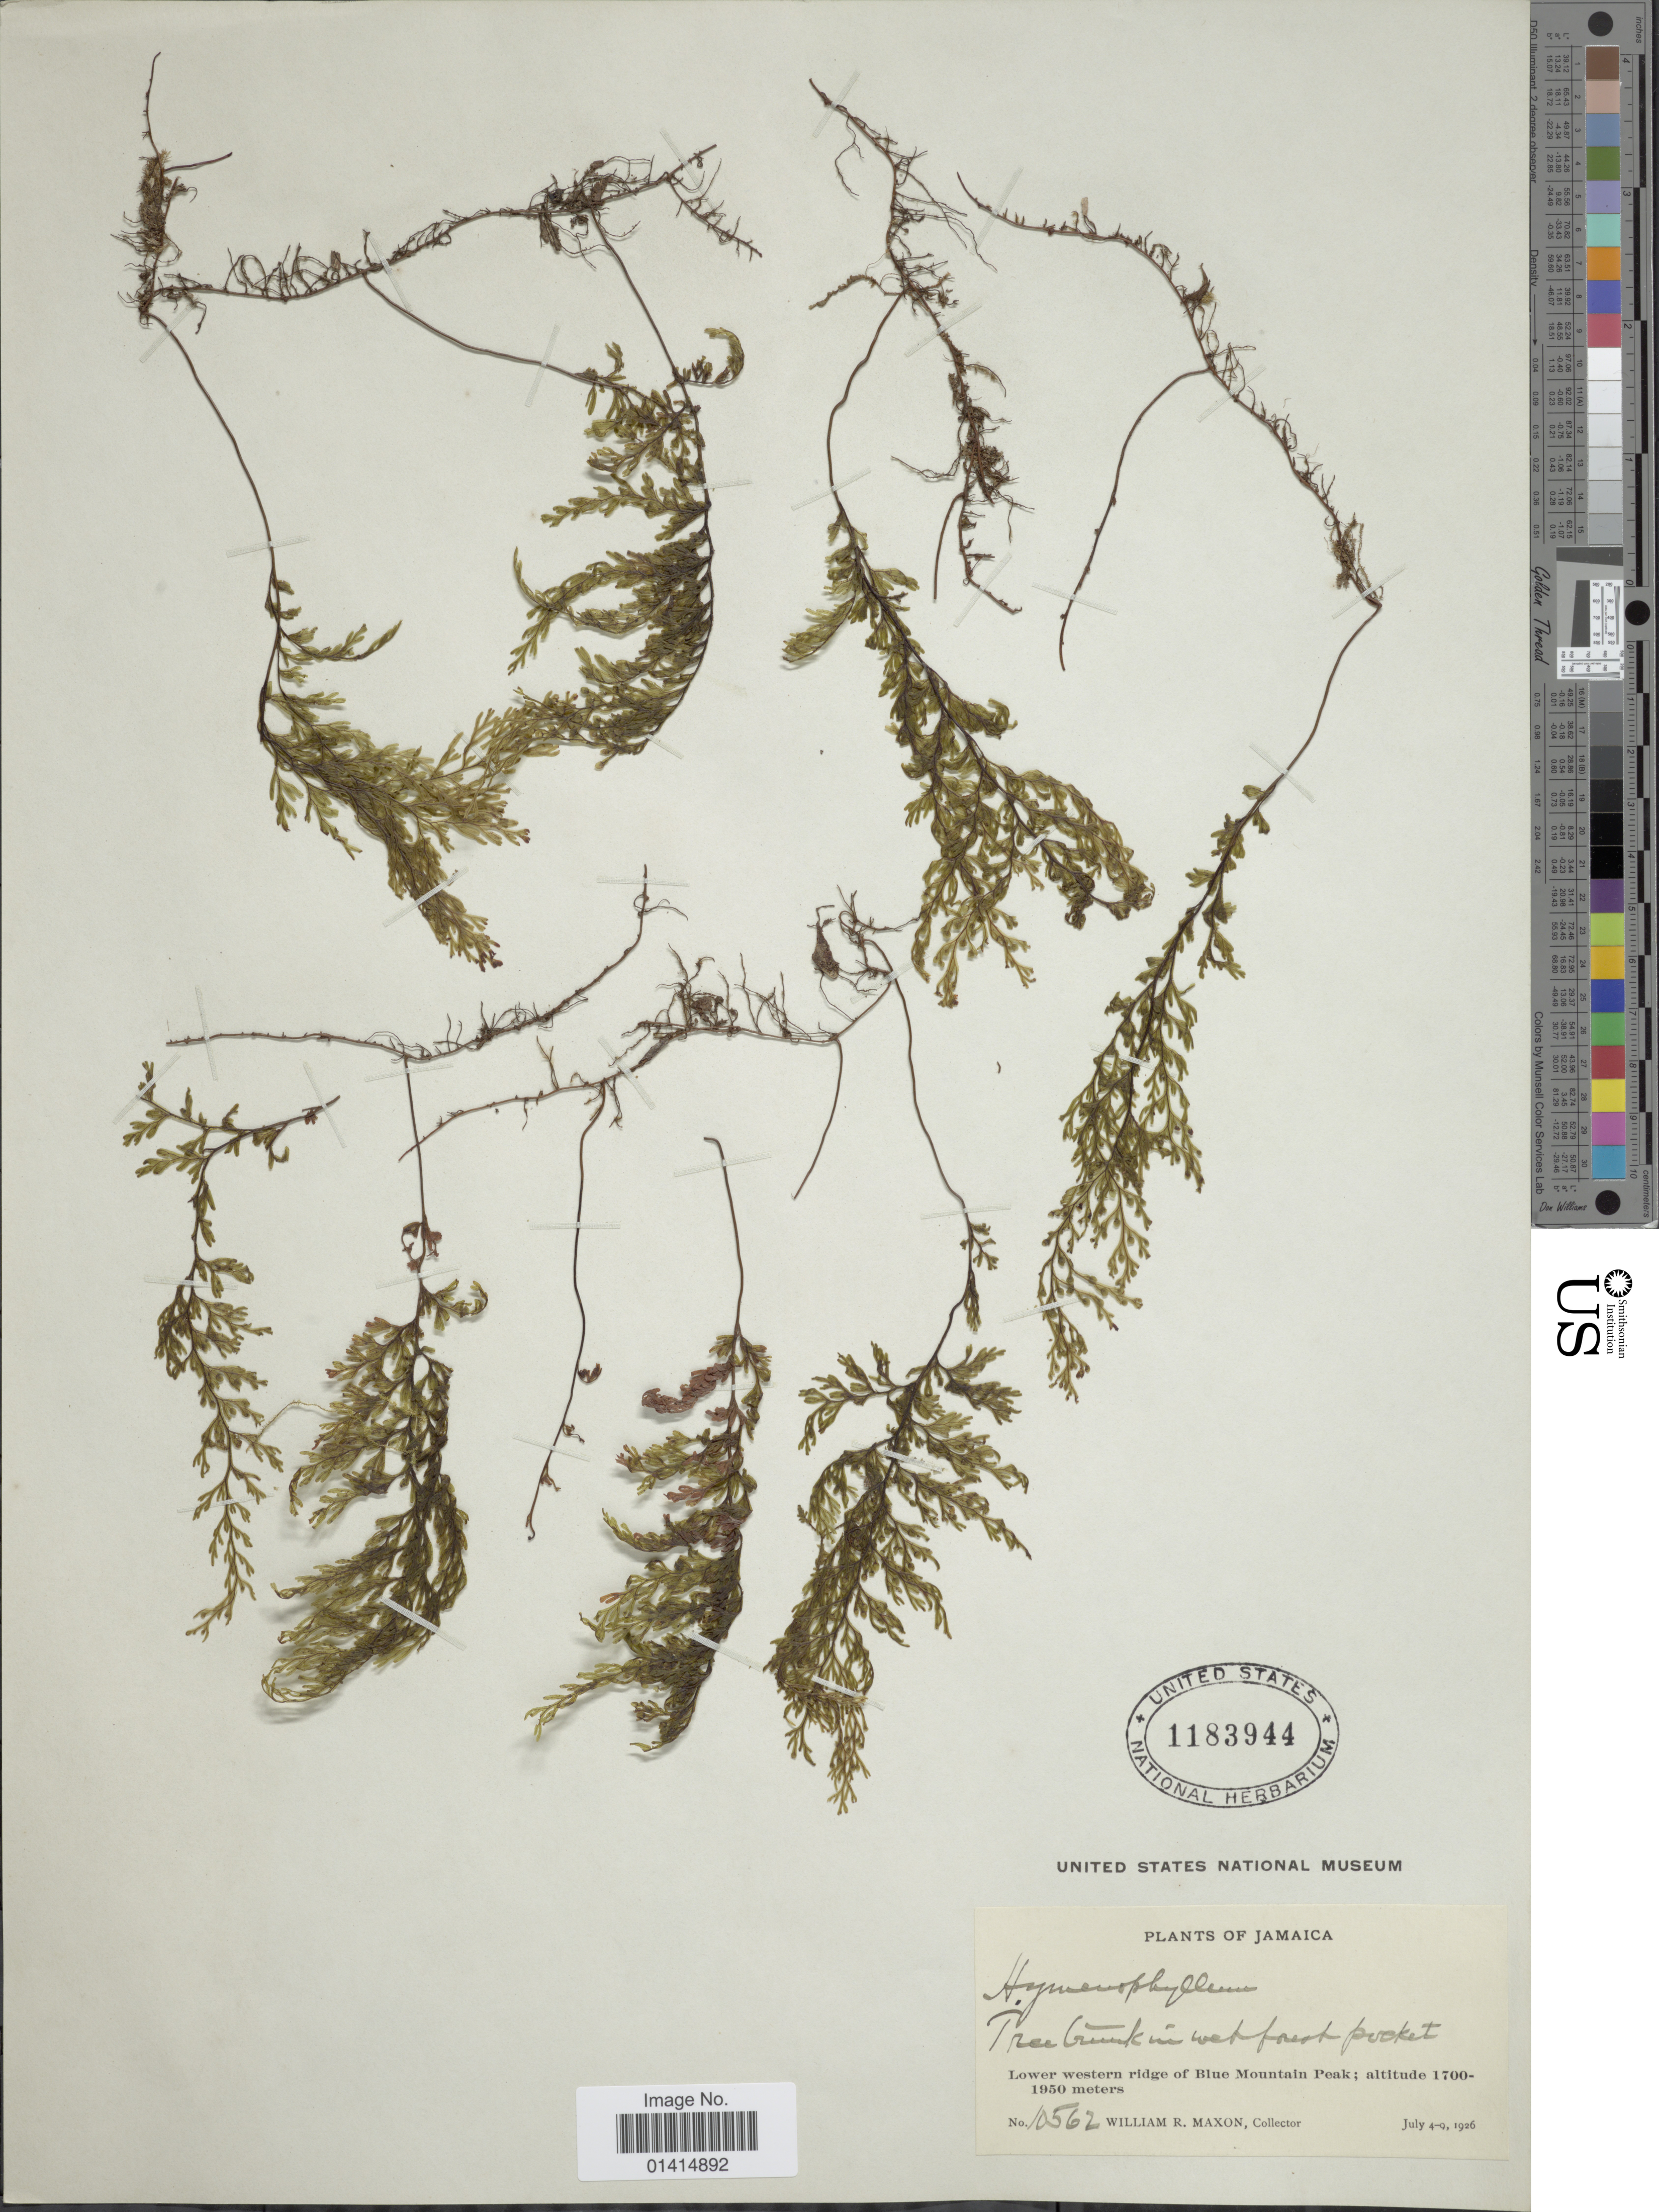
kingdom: Plantae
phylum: Tracheophyta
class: Polypodiopsida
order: Hymenophyllales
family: Hymenophyllaceae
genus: Hymenophyllum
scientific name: Hymenophyllum axillare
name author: Sw.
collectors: W. R. Maxon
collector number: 10562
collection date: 1926-07-04/1926-07-09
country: Jamaica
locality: Lower western ridge of Blue Mountain Peak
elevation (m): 1700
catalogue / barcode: US 1183944